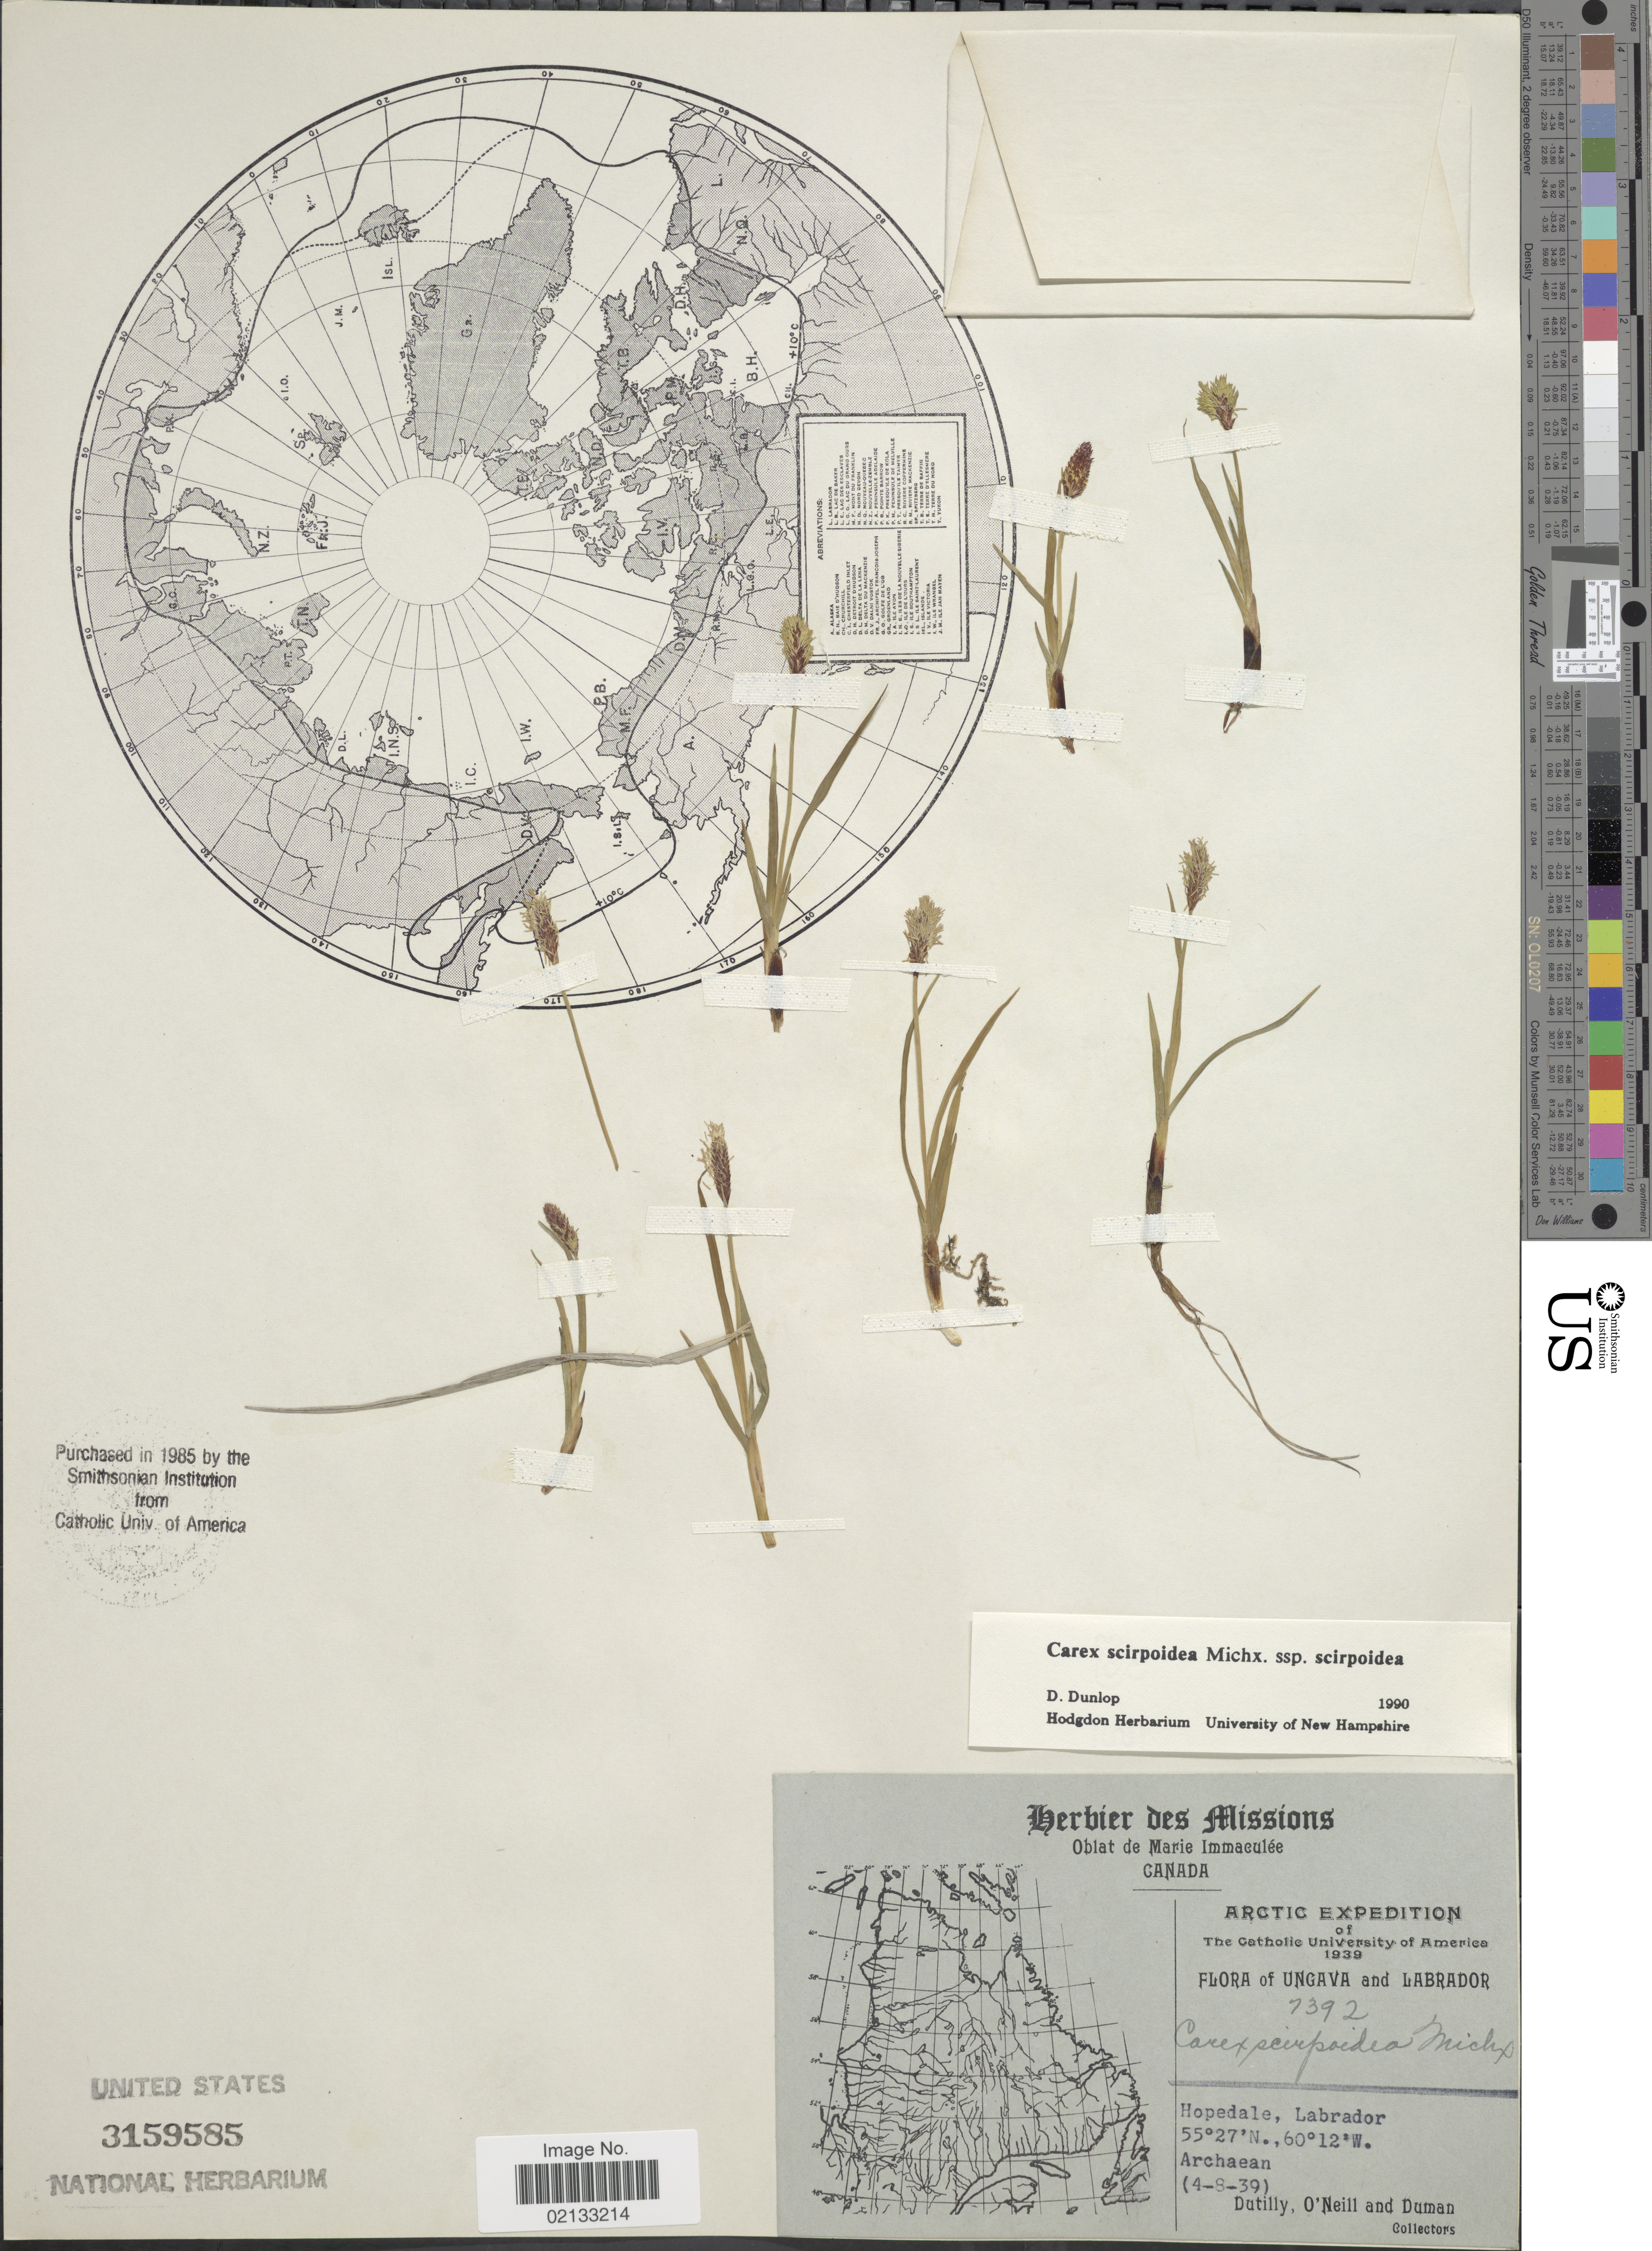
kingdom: Plantae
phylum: Tracheophyta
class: Liliopsida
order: Poales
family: Cyperaceae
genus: Carex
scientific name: Carex scirpoidea subsp. scirpoidea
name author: Michx.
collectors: -. Dutilly, O' Neill & -. Duman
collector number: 7392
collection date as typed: Transcribed d/m/y: 4/8/39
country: Canada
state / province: Newfoundland and Labrador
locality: Arctic. Hopesdale, Labrador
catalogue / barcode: US 3159585